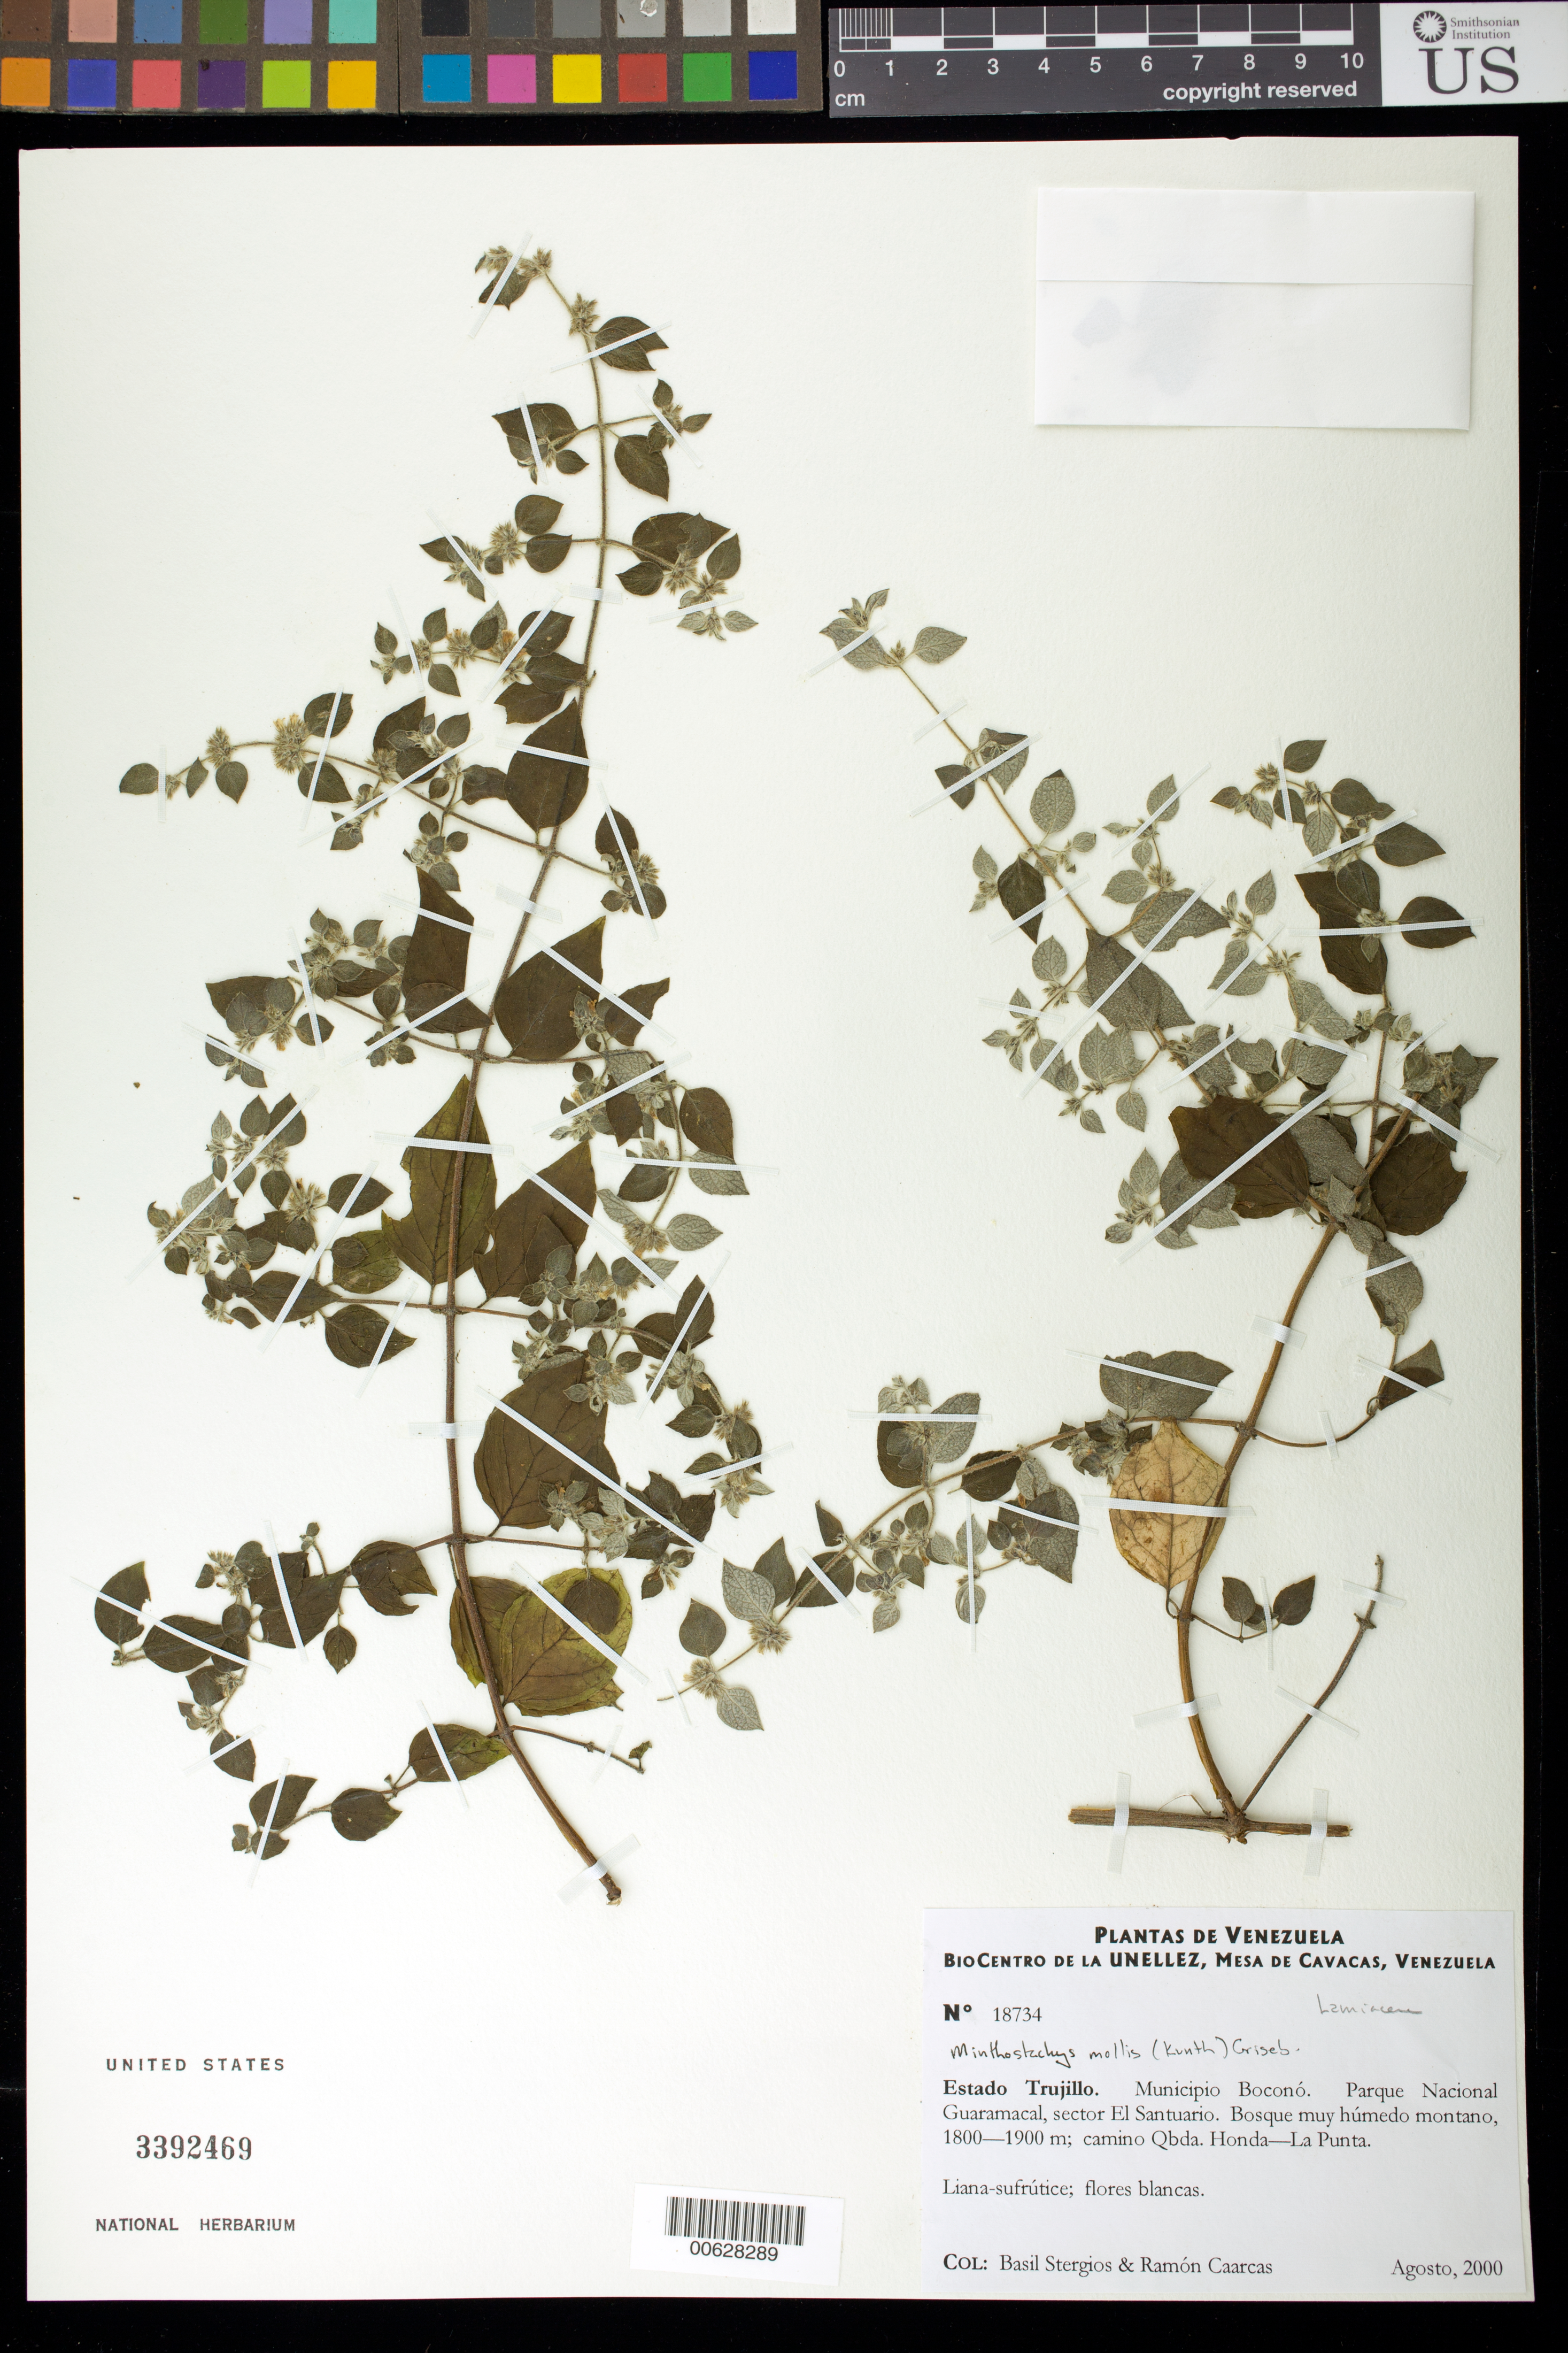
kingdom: Plantae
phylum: Tracheophyta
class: Magnoliopsida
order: Lamiales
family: Lamiaceae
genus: Minthostachys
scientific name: Minthostachys mollis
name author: (Kunth) Griseb.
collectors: B. G. Stergios & R. Caracas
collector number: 18734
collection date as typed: Aug 2000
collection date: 2000-08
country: Venezuela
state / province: Trujillo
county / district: Boconó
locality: Parque Nacional Guaramacal, El Santuarío, Quebrada Honda-La Punta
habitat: Bosque muy húmedo montano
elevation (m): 1800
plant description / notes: K, PORT, US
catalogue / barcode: US 3376469